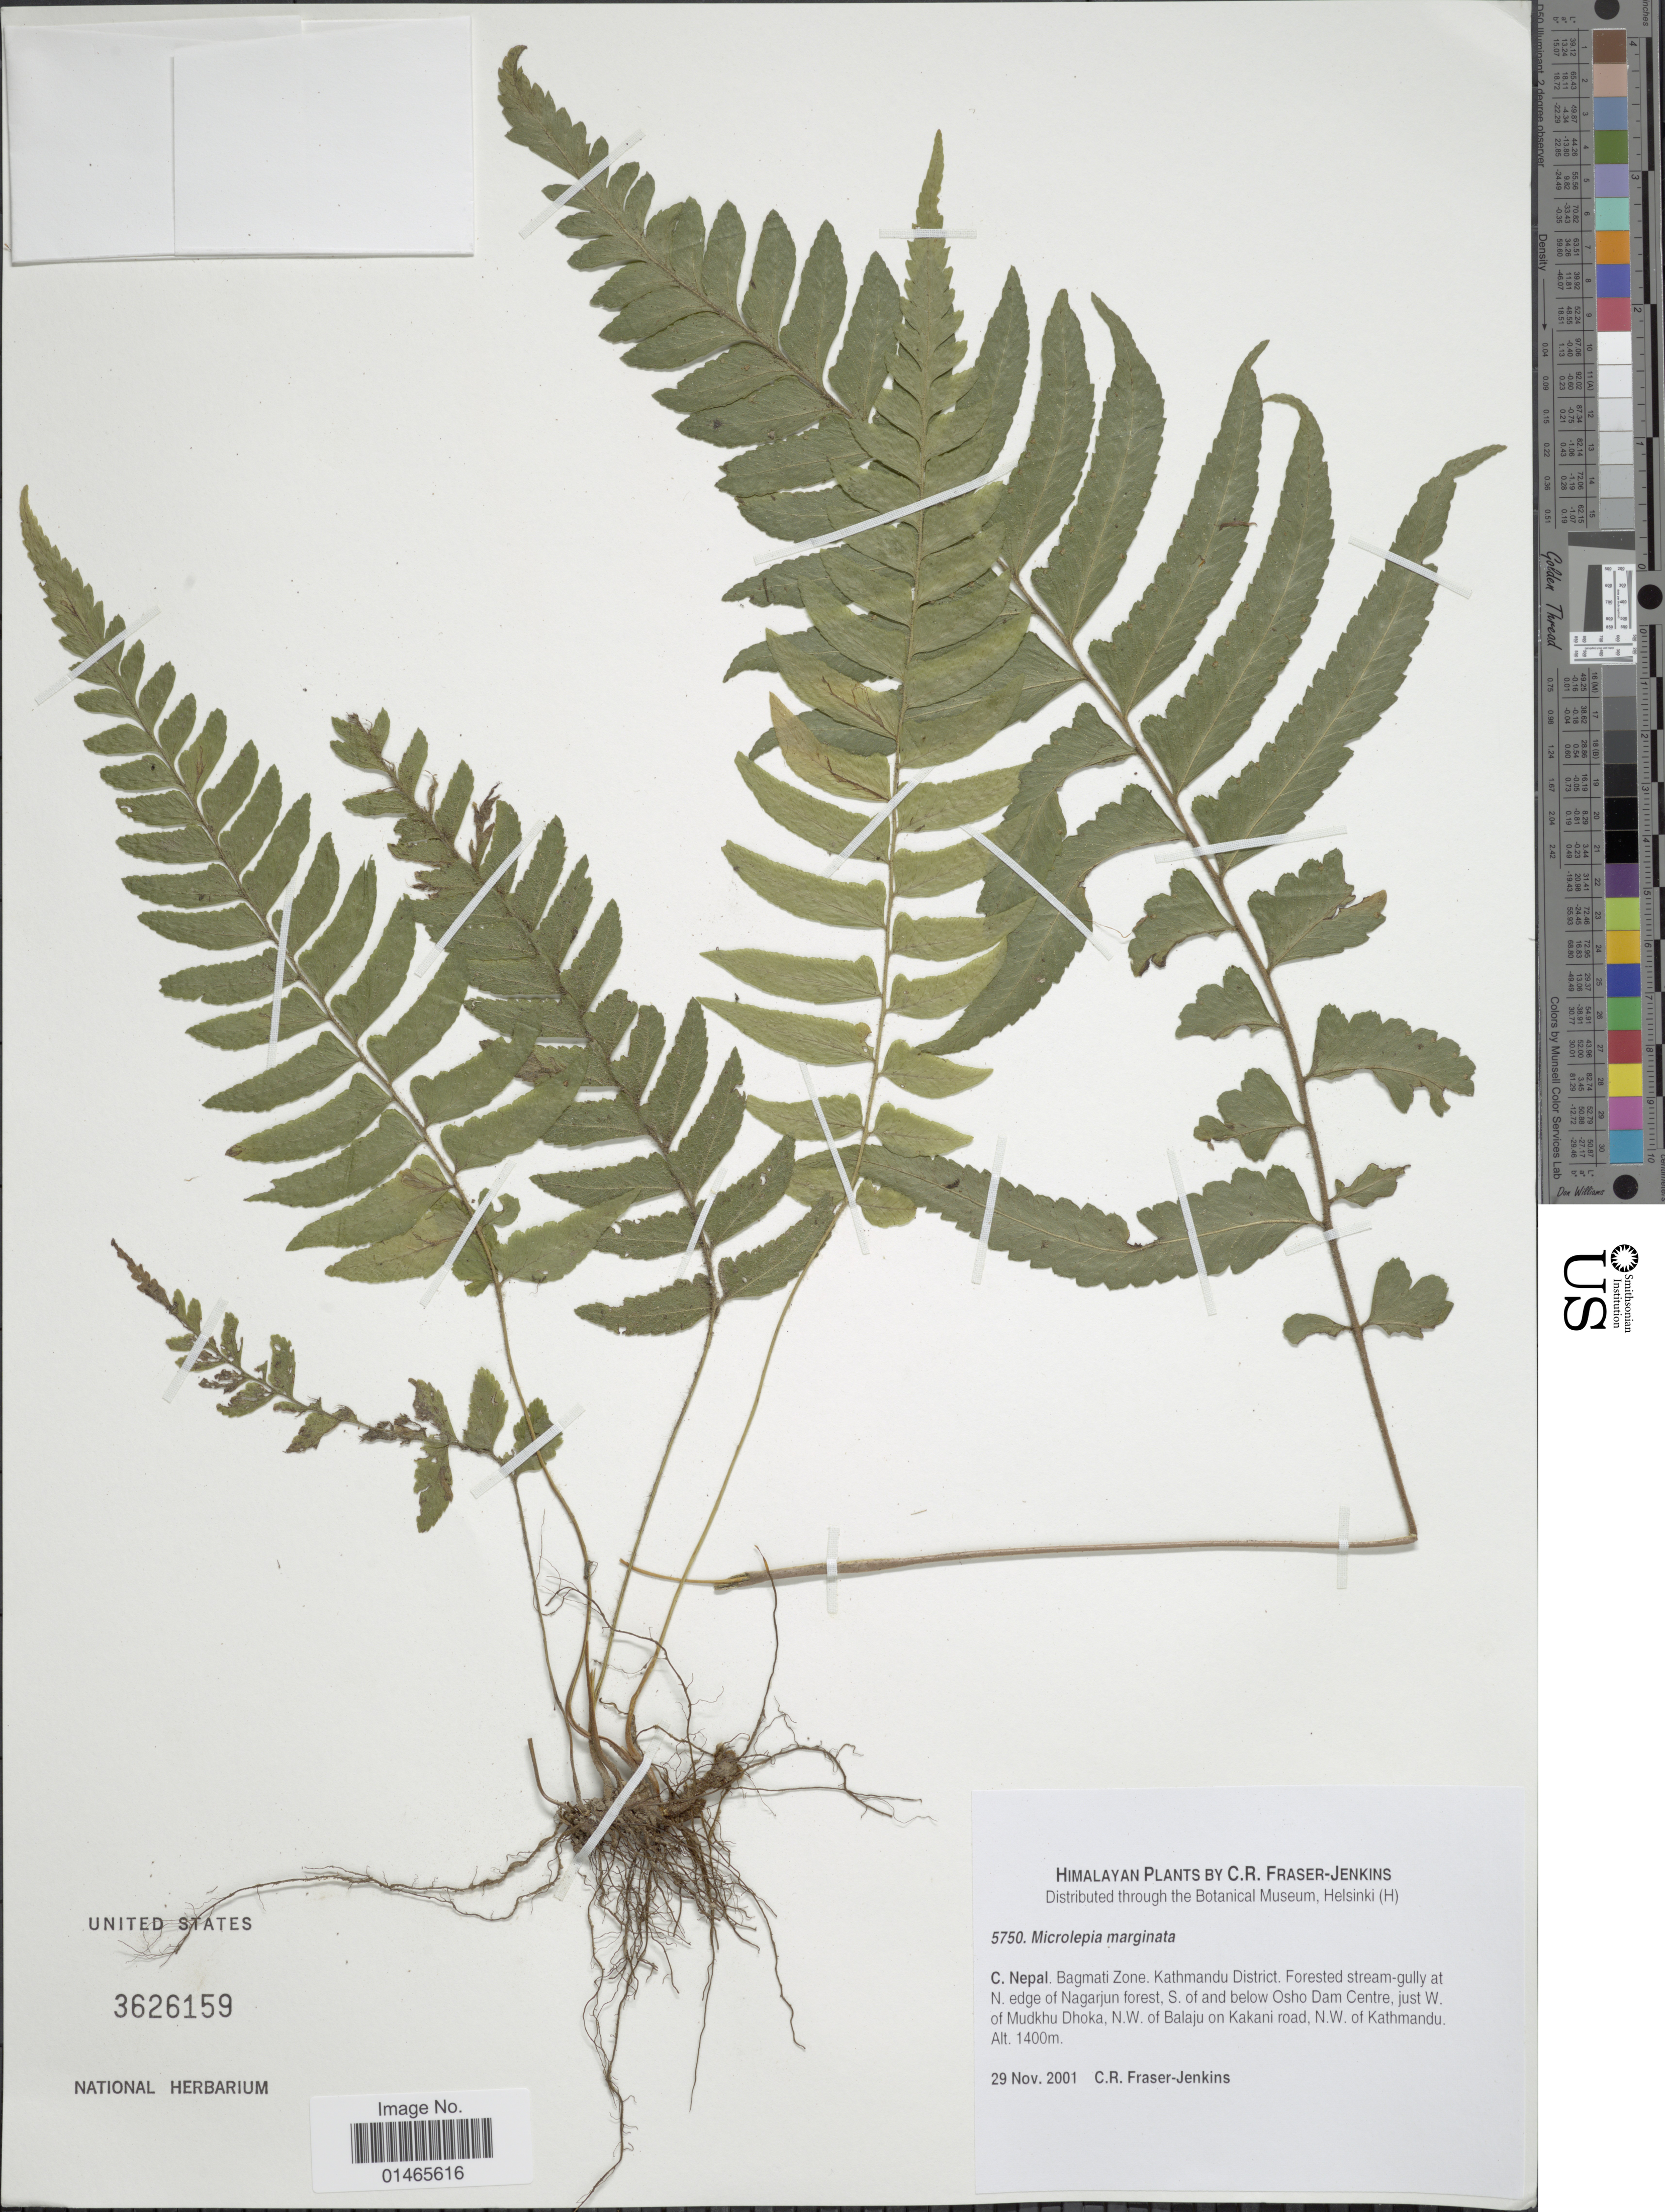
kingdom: Plantae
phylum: Tracheophyta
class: Polypodiopsida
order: Polypodiales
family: Dennstaedtiaceae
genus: Microlepia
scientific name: Microlepia marginata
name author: (Houtt.) C. Chr.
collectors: C. R. Fraser-Jenkins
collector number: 5750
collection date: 2001-11-29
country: Nepal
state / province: Bagmati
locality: Bagmati Zone, Kathmandu District, Forested stream-gully at N. edge of Nagarjun forest, S. of and below Osho Dam Centre, just W. of Mudkhu Dhoka, N.W. of Balaju on Kakani road, N.W. of Kathmandu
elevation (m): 1400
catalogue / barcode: US 3626159